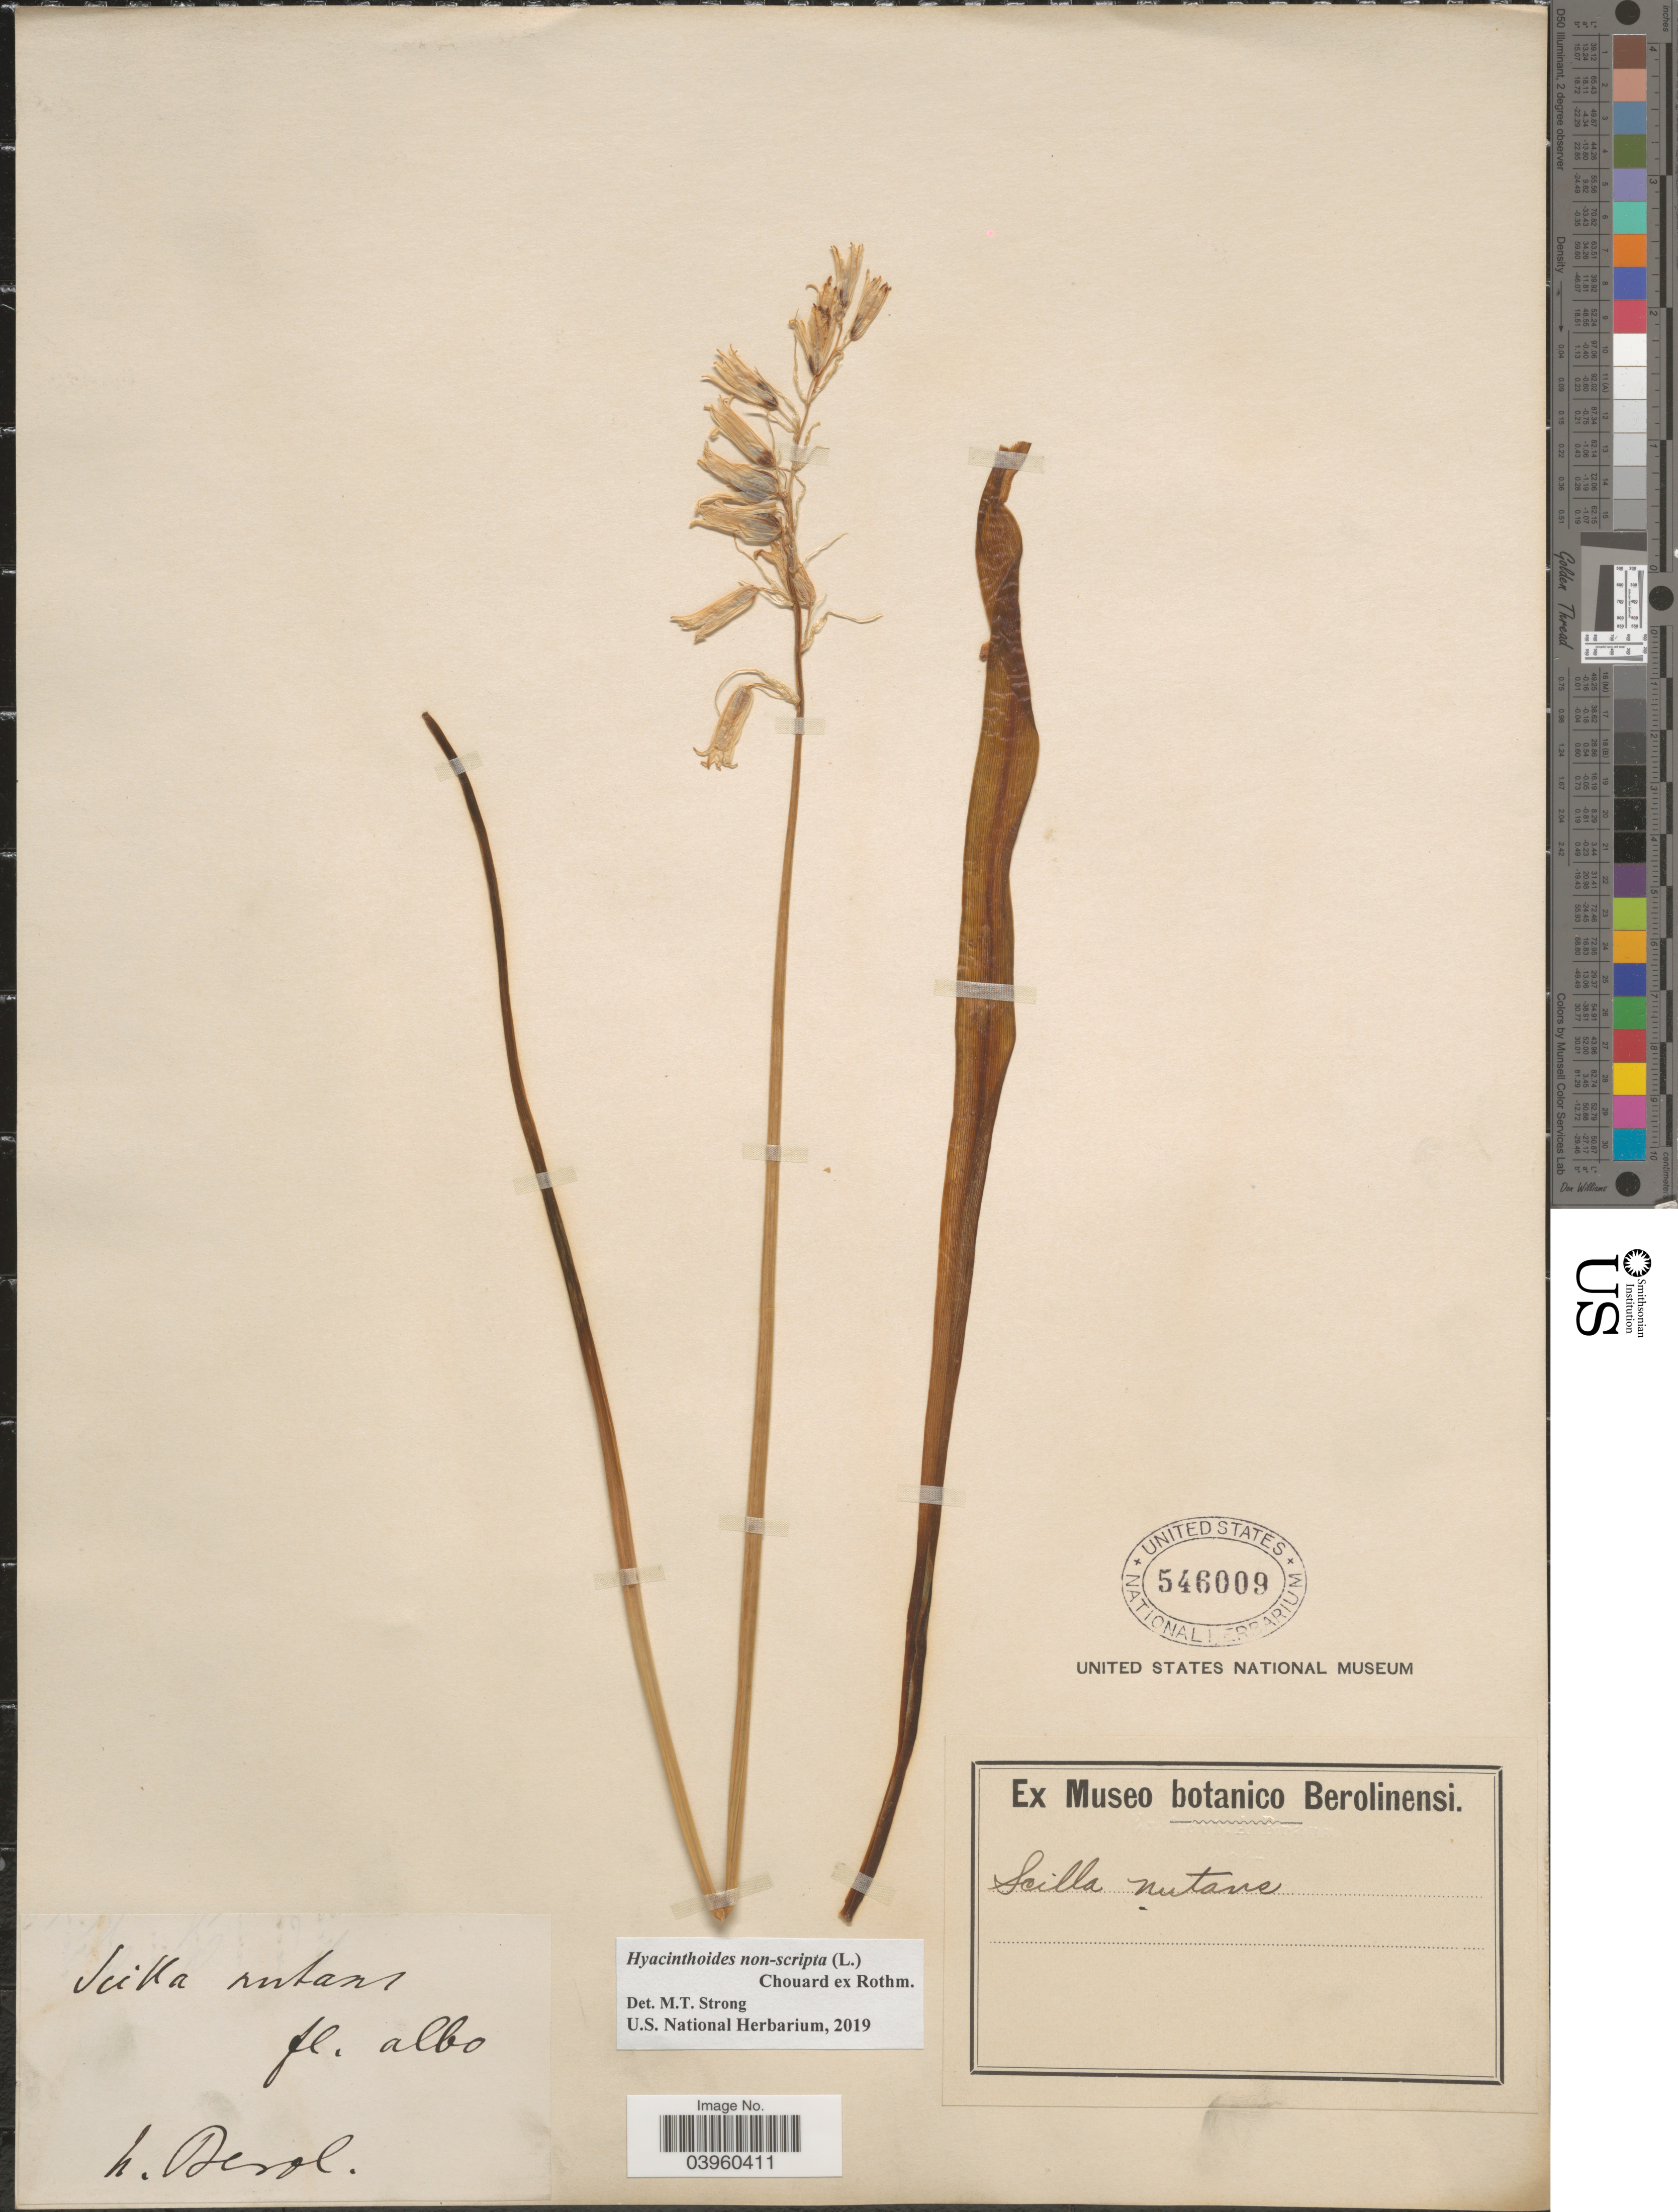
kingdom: Plantae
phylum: Tracheophyta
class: Liliopsida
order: Asparagales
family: Asparagaceae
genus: Hyacinthoides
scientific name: Hyacinthoides non-scripta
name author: (L.) Chouard ex Rothm.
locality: H. Berol.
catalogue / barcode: US 546009